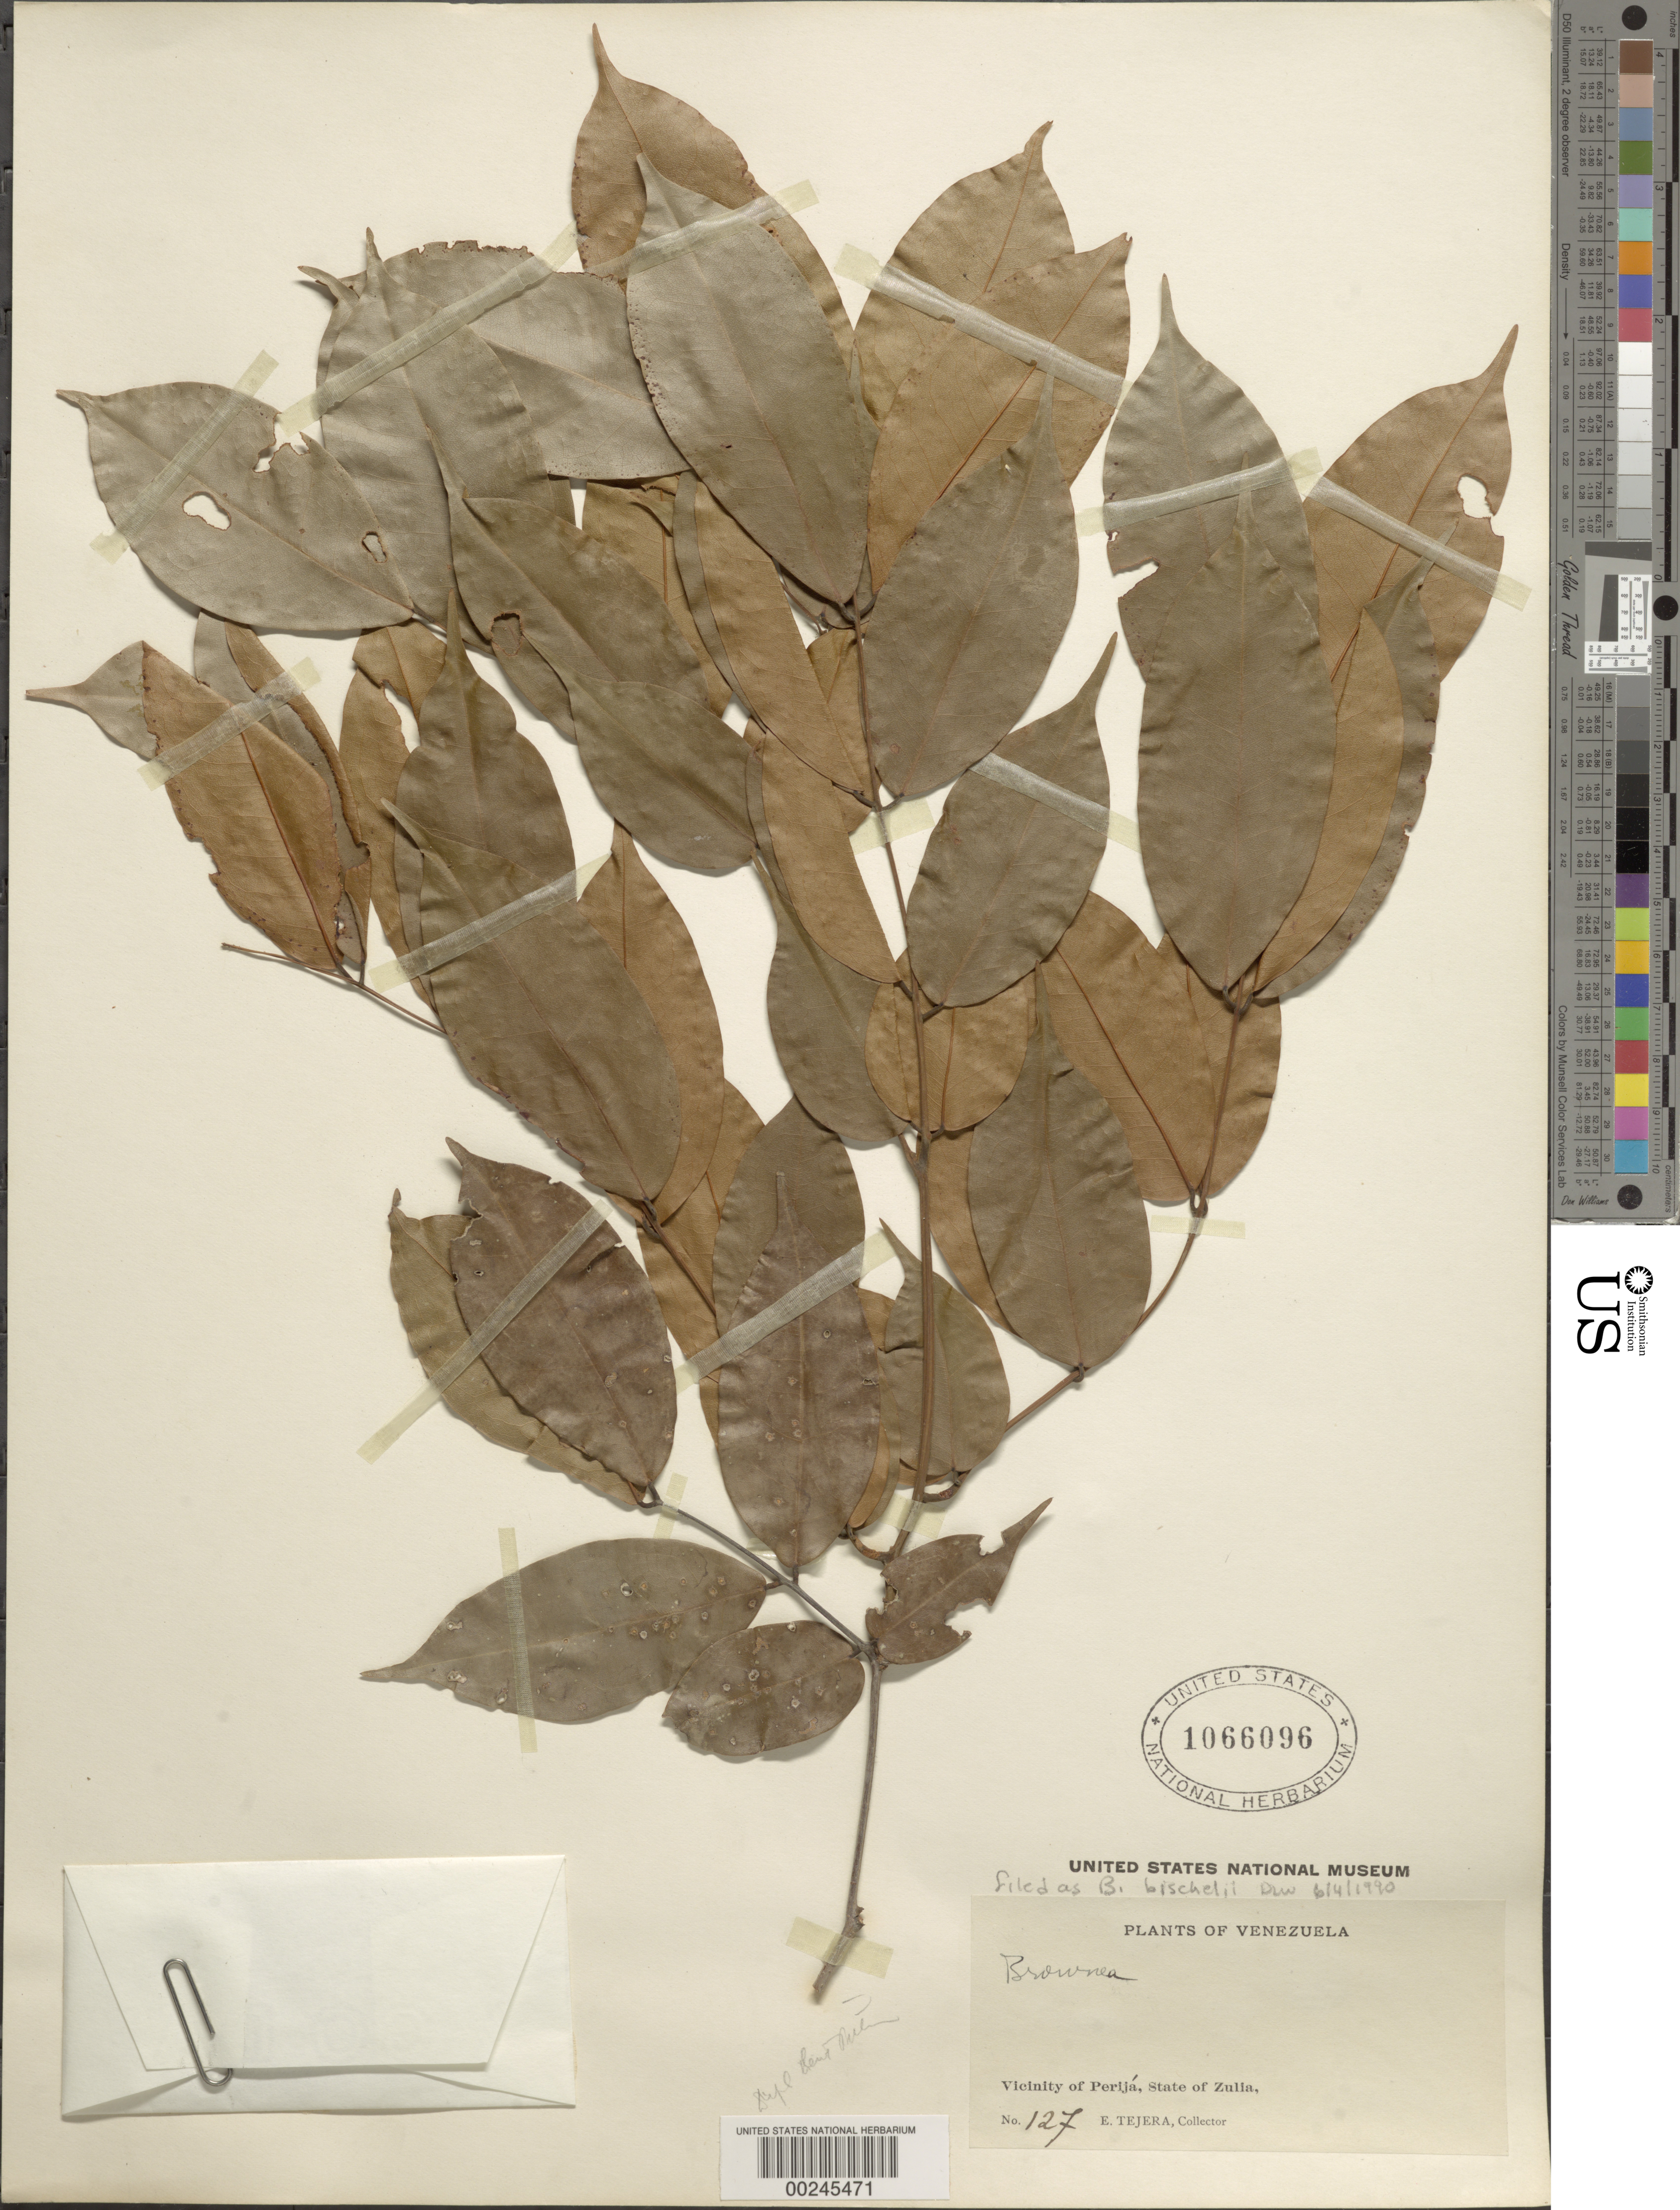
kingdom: Plantae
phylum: Tracheophyta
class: Magnoliopsida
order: Fabales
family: Fabaceae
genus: Brownea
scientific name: Brownea birschellii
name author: Hook. f.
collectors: E. Tejera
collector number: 127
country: Venezuela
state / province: Zulia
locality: Vicinity of perija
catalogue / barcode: US 1066096